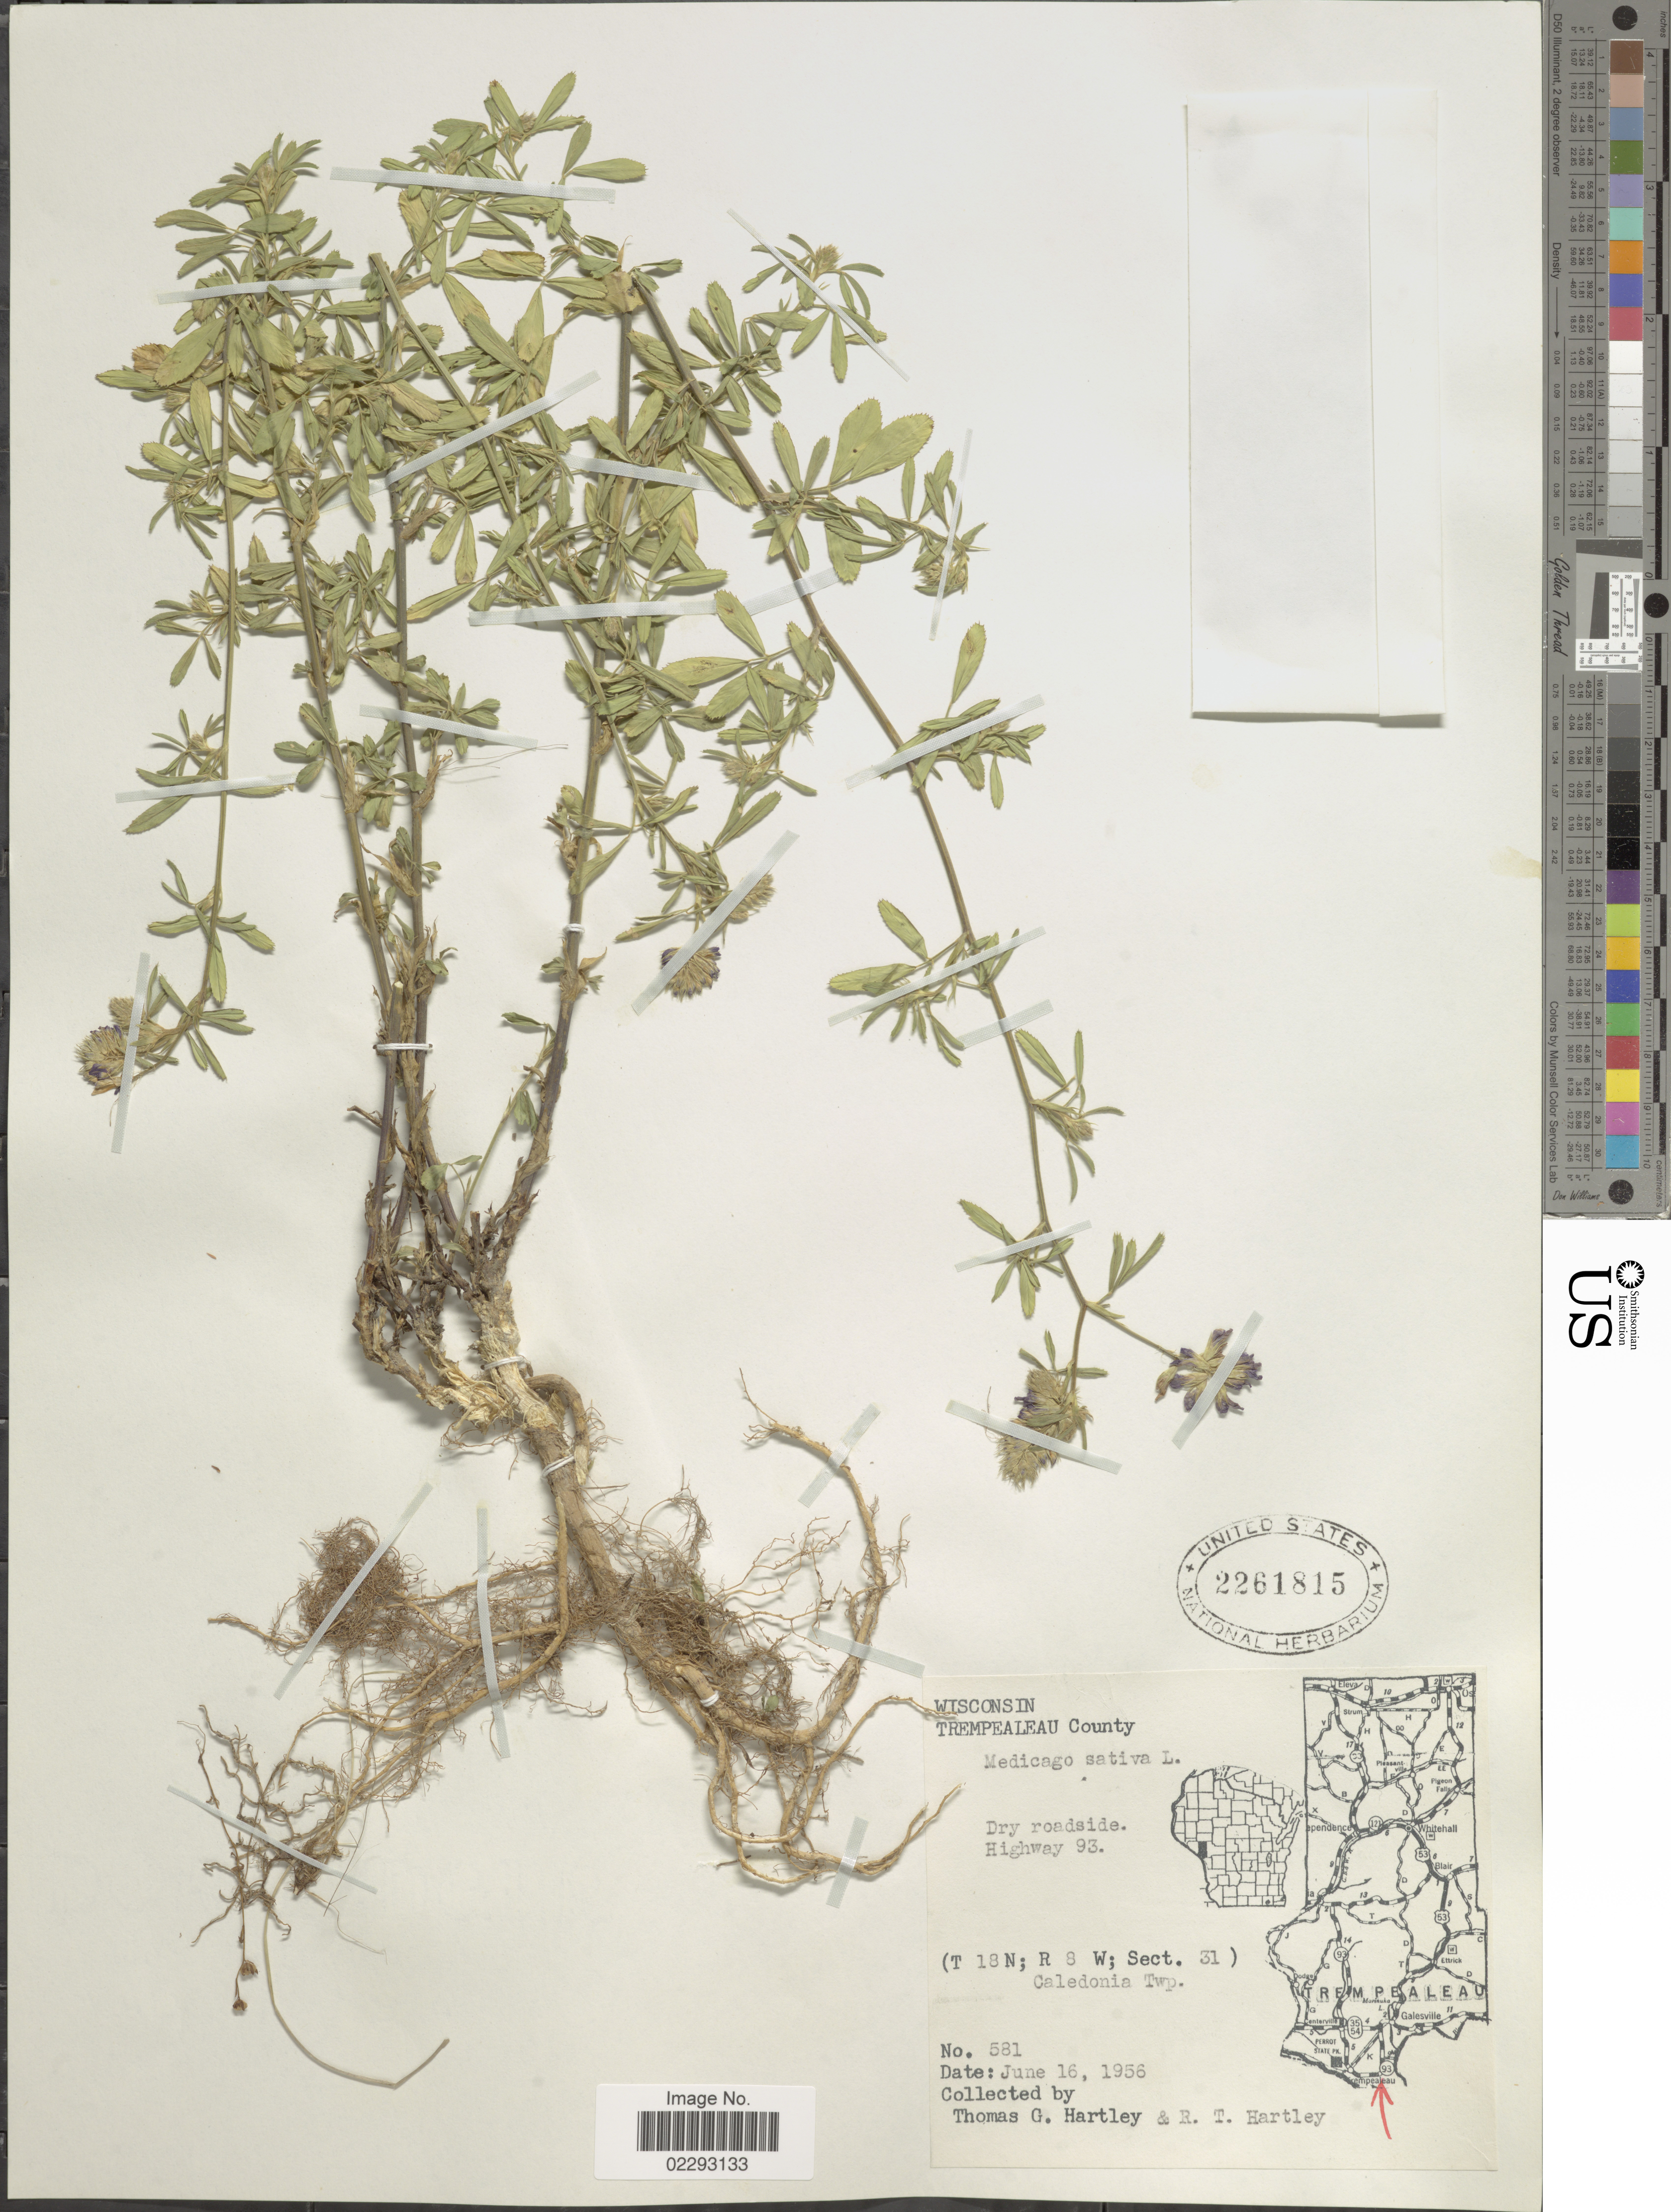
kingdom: Plantae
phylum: Tracheophyta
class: Magnoliopsida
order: Fabales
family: Fabaceae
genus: Medicago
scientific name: Medicago sativa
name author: L.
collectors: T. G. Hartley & R. T. Hartley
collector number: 581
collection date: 1956-06-16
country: United States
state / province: Wisconsin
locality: Wisconsin, Trempealeau County. Dry roadside Highway 93, (T 18 N; R 8 W; Sect. 31) Caledonia Twp.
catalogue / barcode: US 2261815